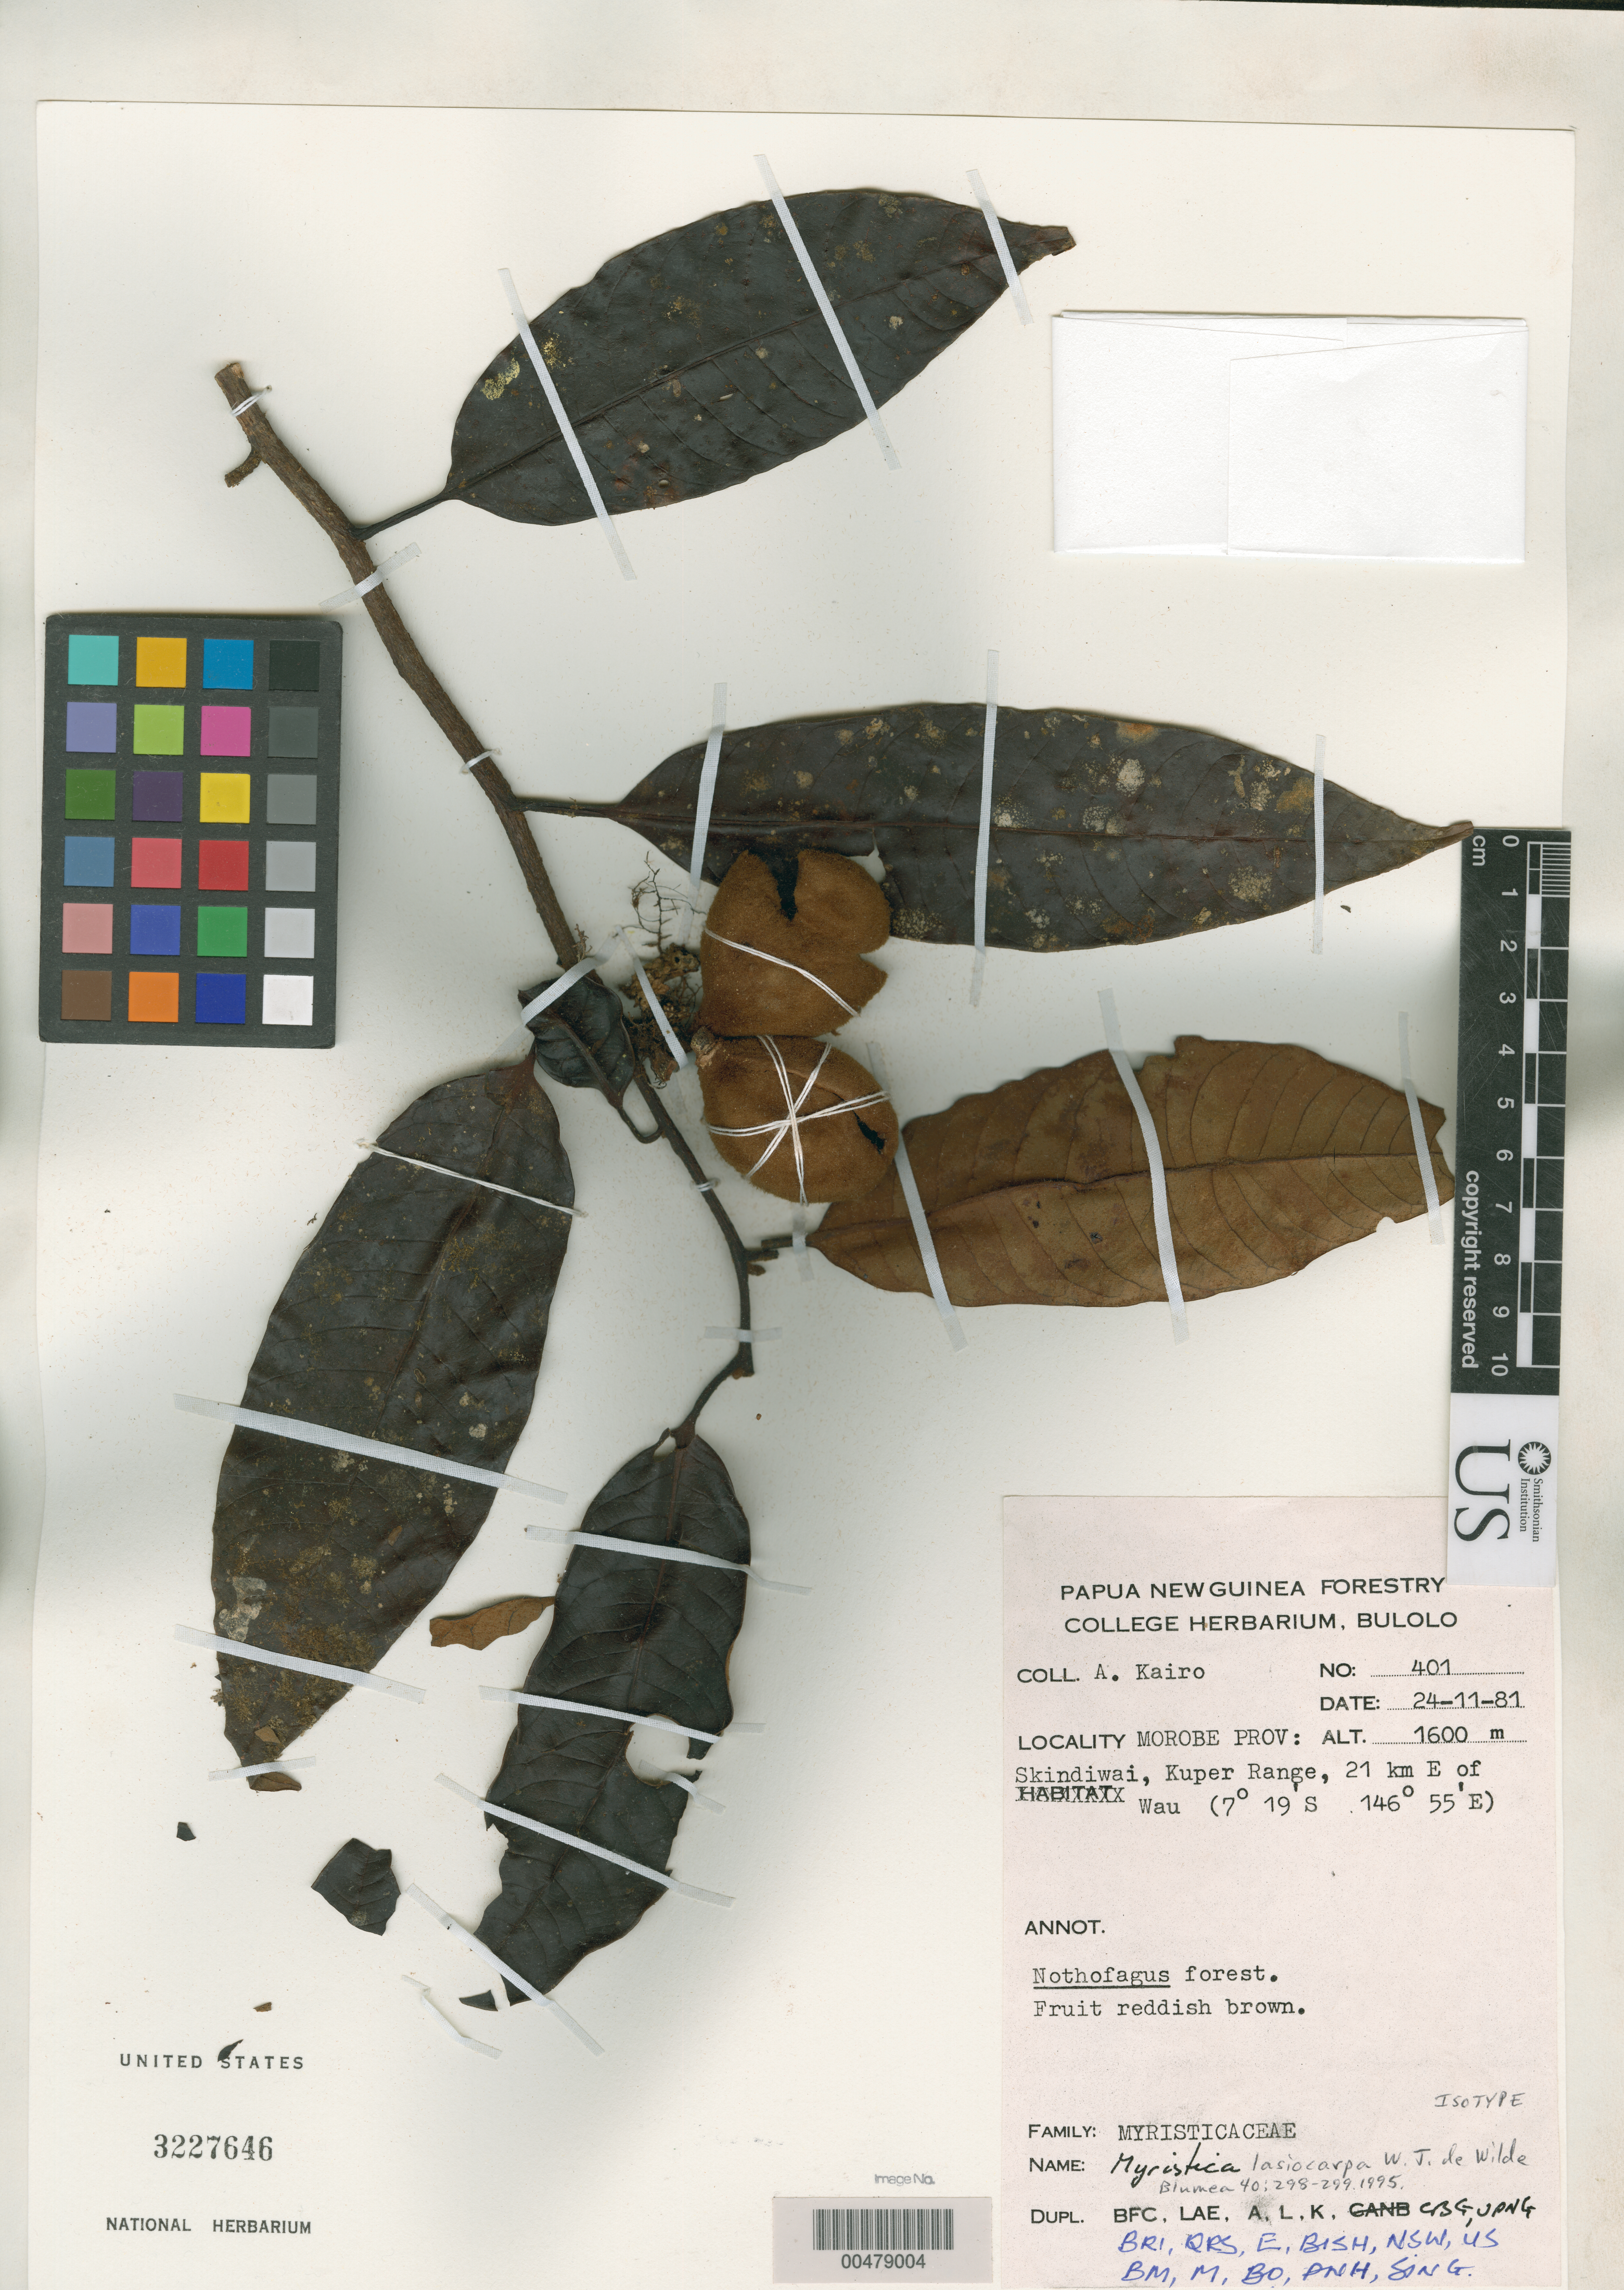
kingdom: Plantae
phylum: Tracheophyta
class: Magnoliopsida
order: Magnoliales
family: Myristicaceae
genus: Myristica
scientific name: Myristica lasiocarpa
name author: W.J. de Wilde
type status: Isotype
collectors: A. Kairo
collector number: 401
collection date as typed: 24 Nov 1981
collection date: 1981-11-24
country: Papua New Guinea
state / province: Morobe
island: New Guinea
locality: Skindiwai, Kuper Range, 21km E of Wau.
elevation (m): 1600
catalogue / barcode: US 3227646